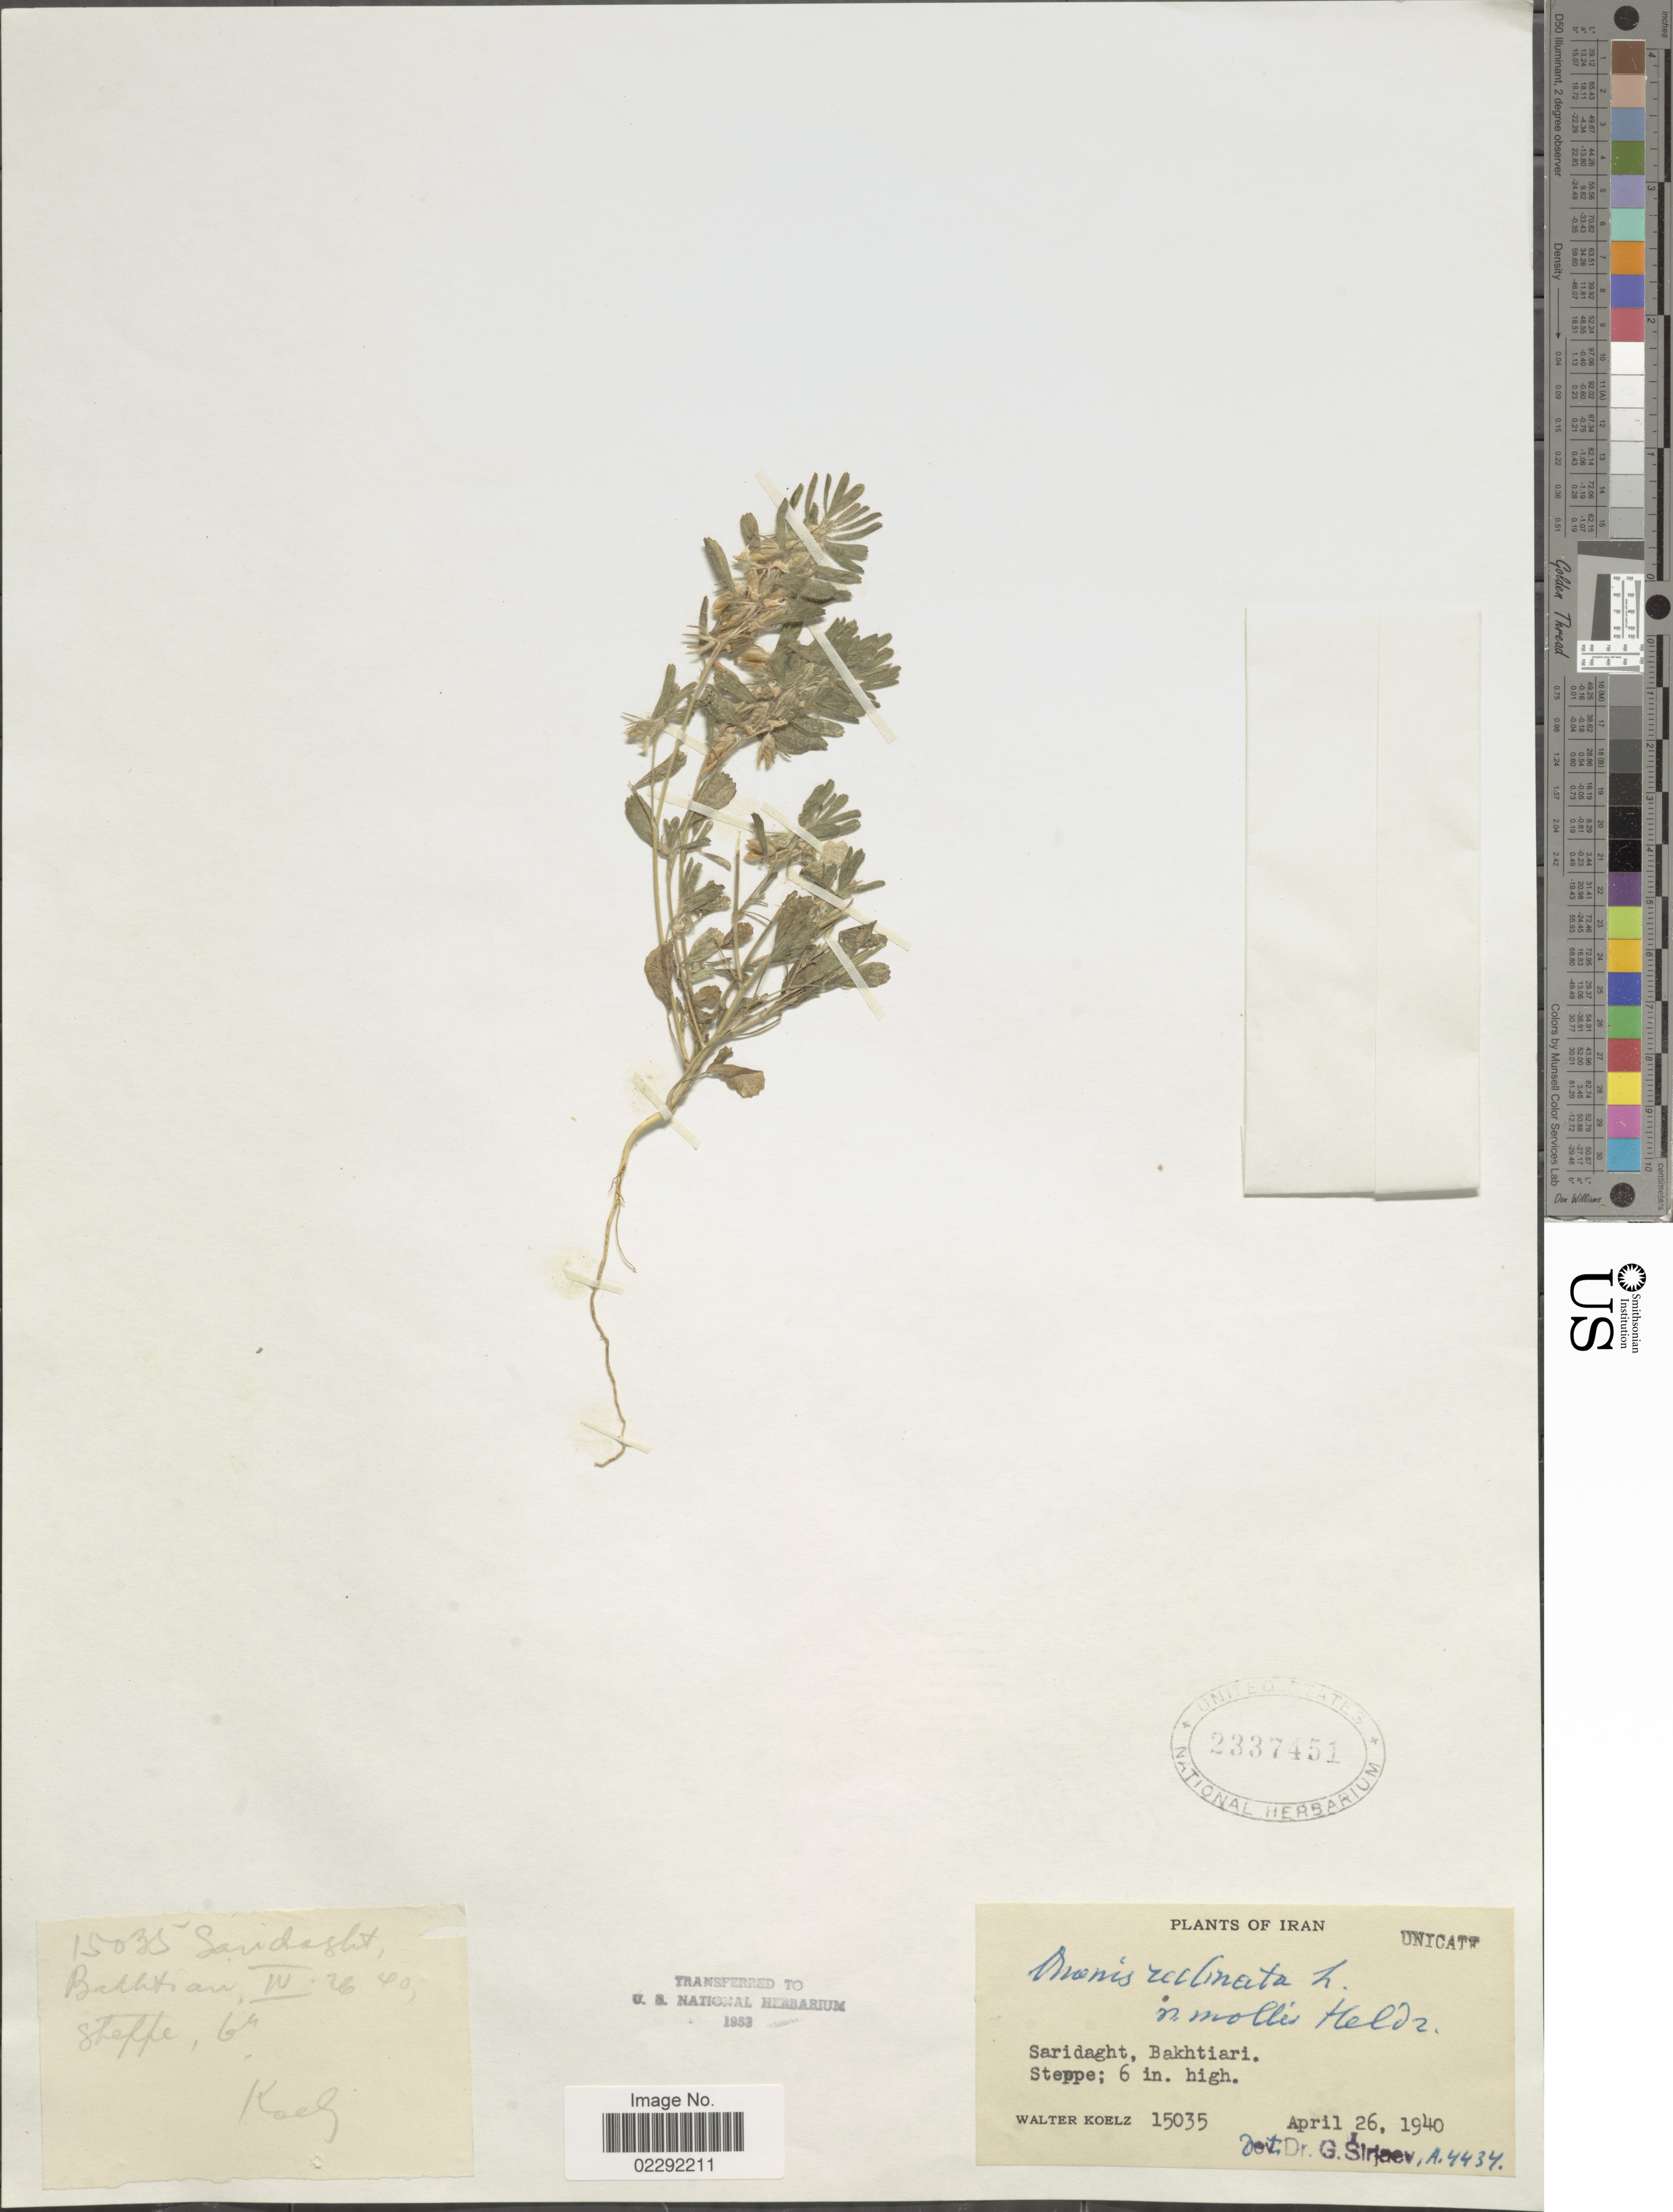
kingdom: Plantae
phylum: Tracheophyta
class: Magnoliopsida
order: Fabales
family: Fabaceae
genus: Ononis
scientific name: Ononis reclinata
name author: L.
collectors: W. N. Koelz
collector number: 15035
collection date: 1940-04-26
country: Iran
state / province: Chahar Mahaal and Bakhtiari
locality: Saridaght, Bakhtiari. Steppe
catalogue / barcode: US 2337451